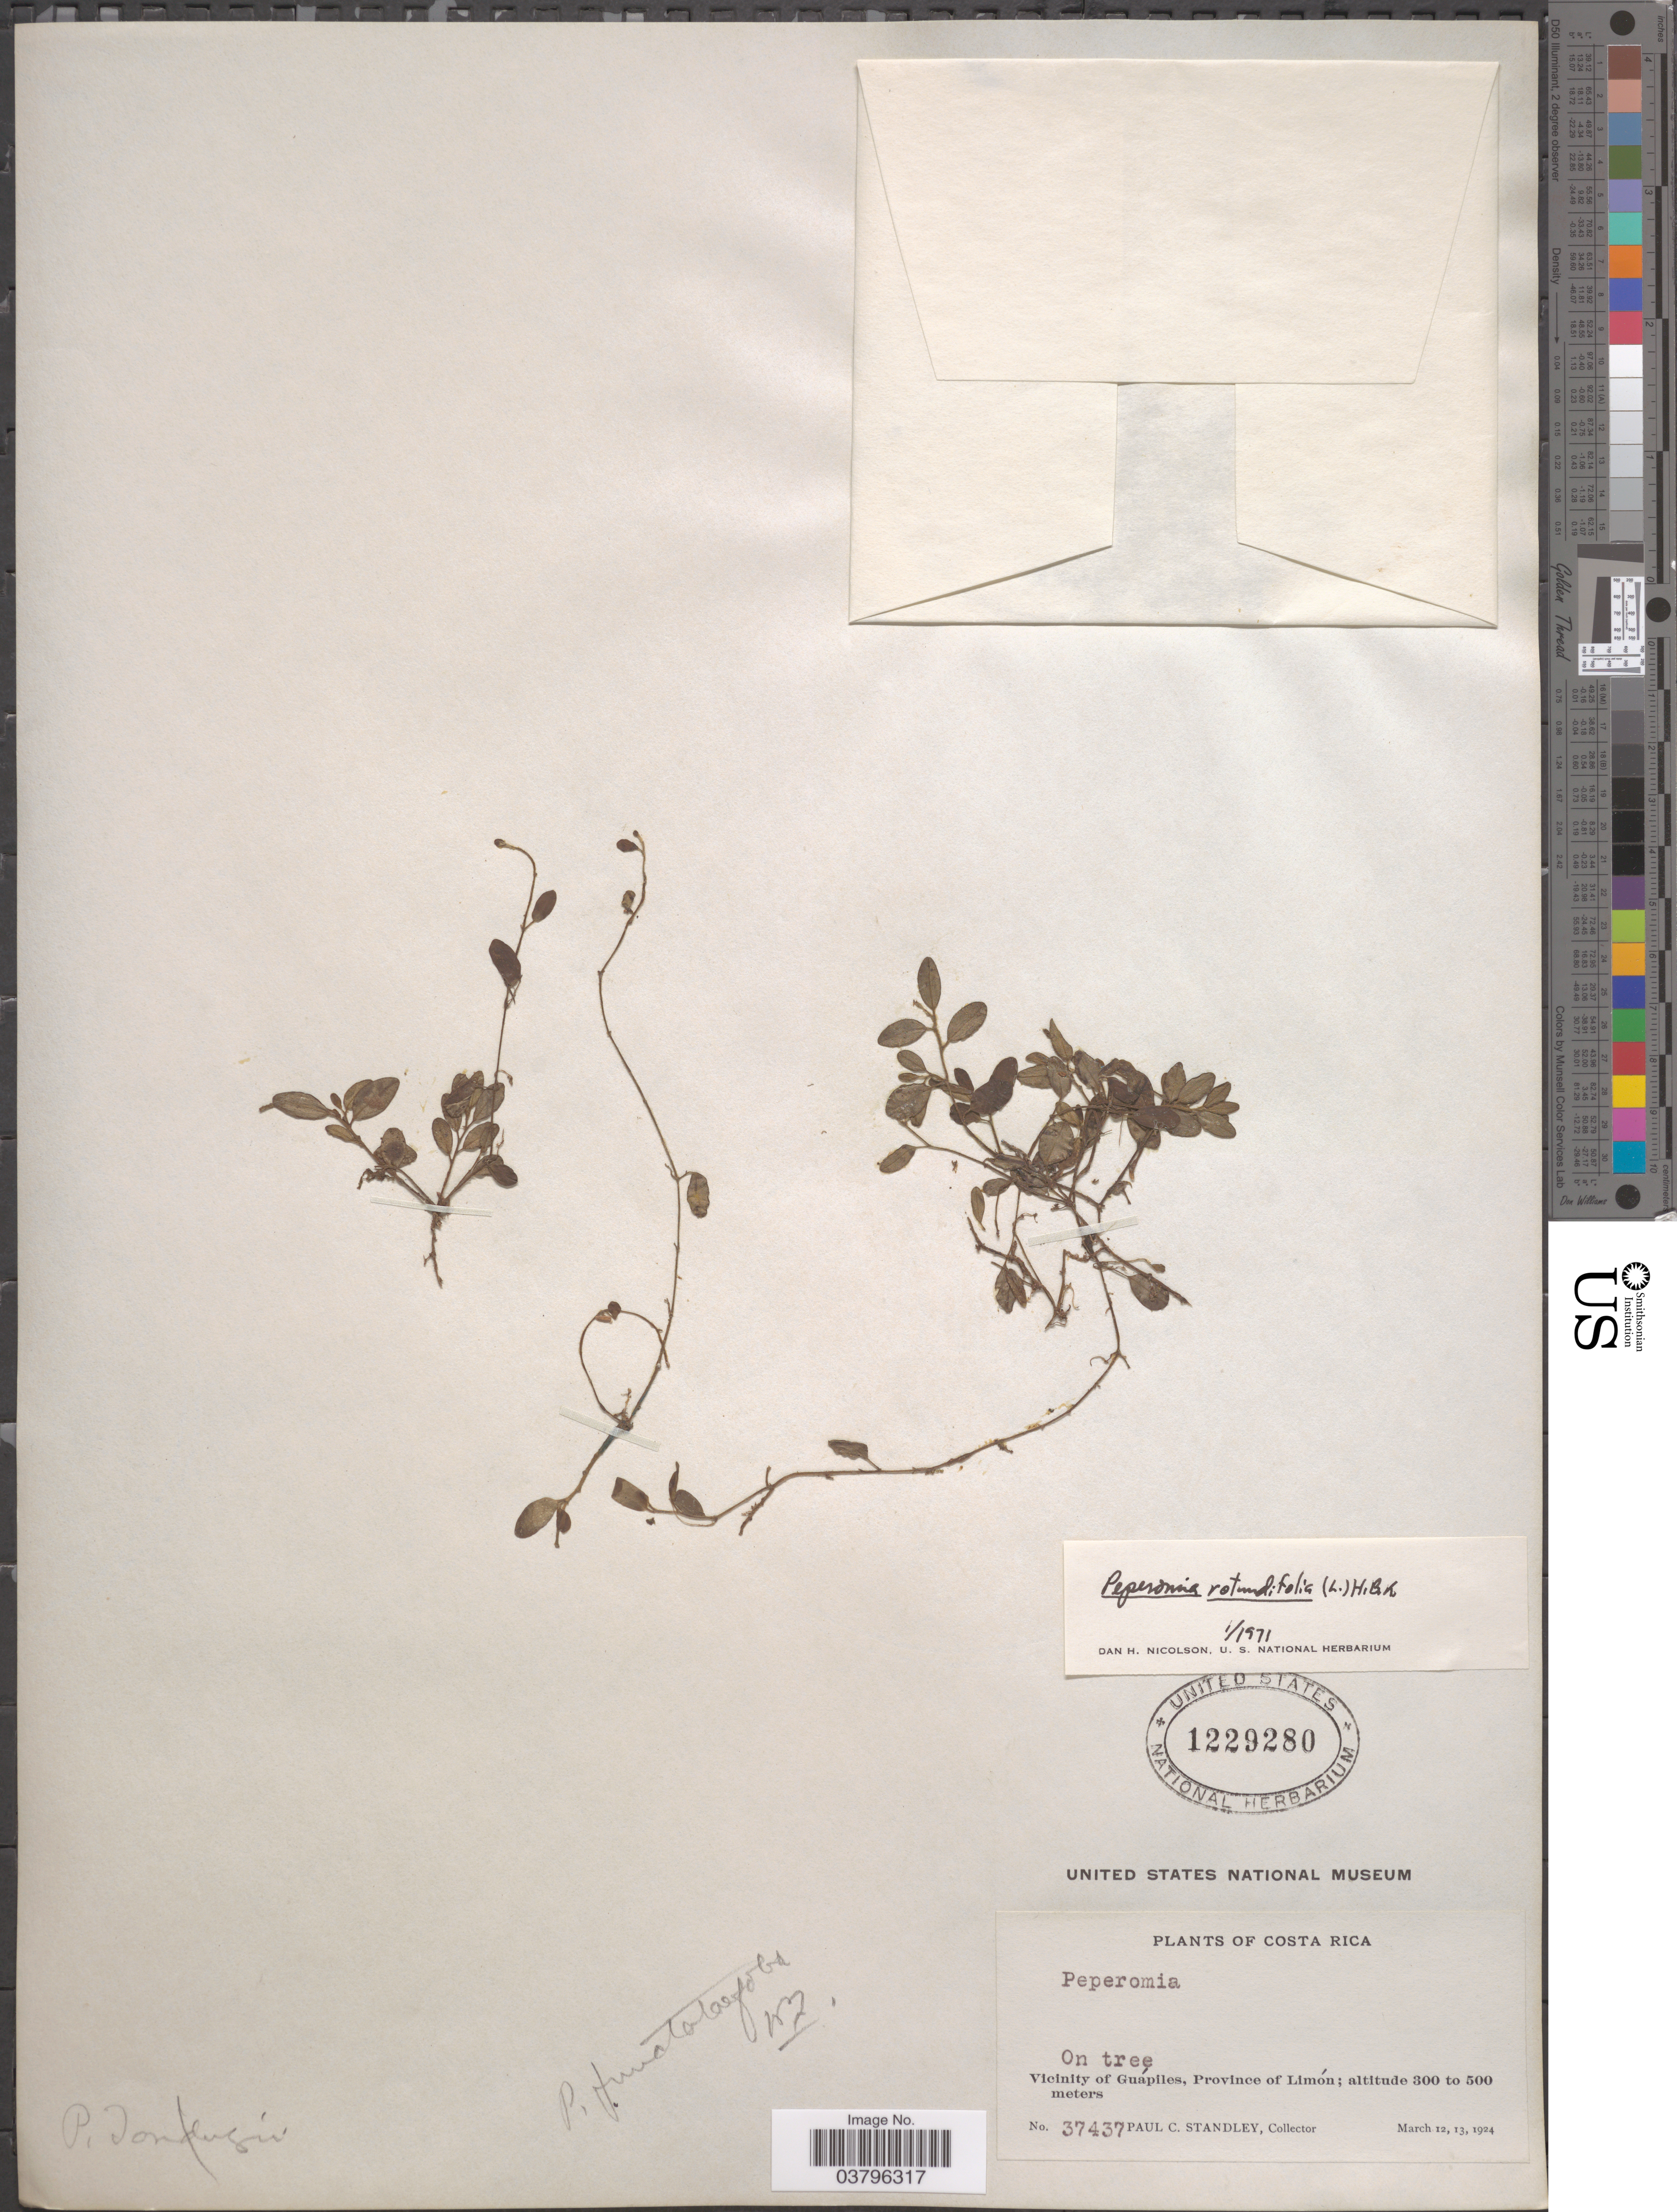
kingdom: Plantae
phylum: Tracheophyta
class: Magnoliopsida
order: Piperales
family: Piperaceae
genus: Peperomia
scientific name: Peperomia matlalucaensis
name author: C. DC.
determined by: Jiménez, José Estaban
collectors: P. C. Standley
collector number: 37437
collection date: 1924-03-12/1924-03-13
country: Costa Rica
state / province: Limón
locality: Vicinity of Guápiles.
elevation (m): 300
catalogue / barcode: US 1229280